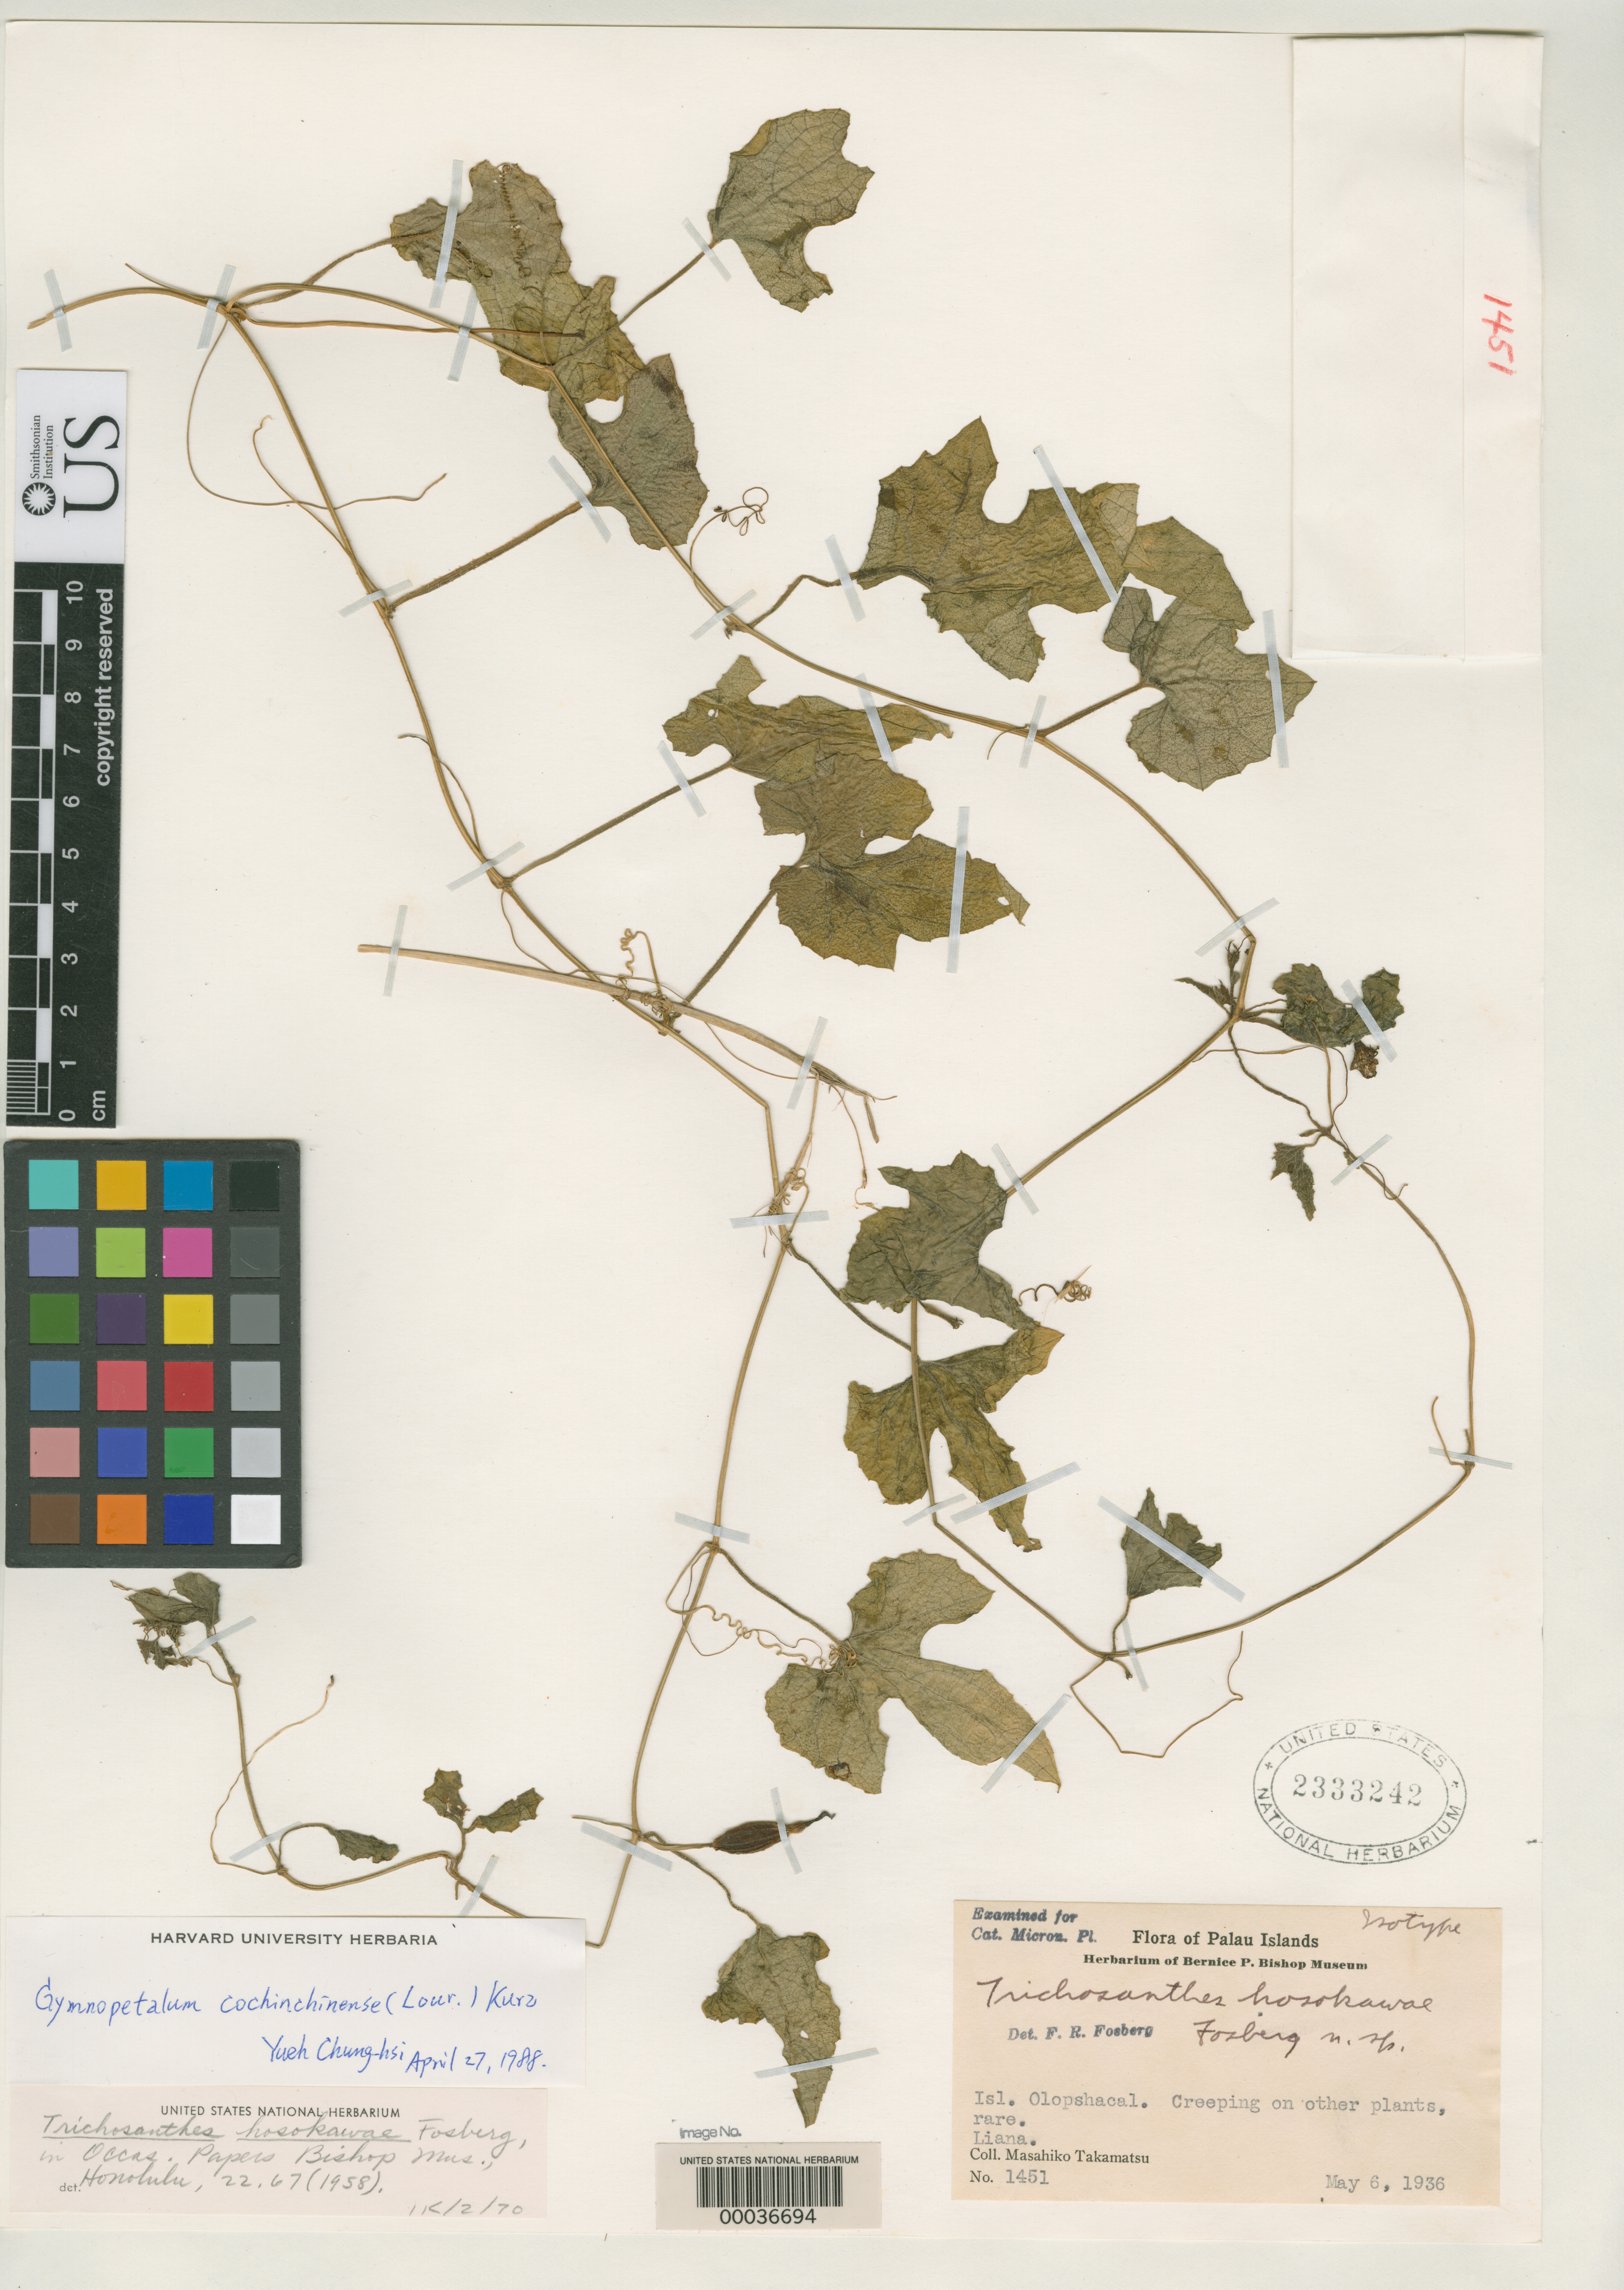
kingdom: Plantae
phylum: Tracheophyta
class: Magnoliopsida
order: Cucurbitales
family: Cucurbitaceae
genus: Trichosanthes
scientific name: Trichosanthes hosokawae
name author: Fosberg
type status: Isotype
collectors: M. Takamatsu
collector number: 1451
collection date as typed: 06 May 1936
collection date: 1936-05-06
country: Palau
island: Olopshacal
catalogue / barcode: US 2333242